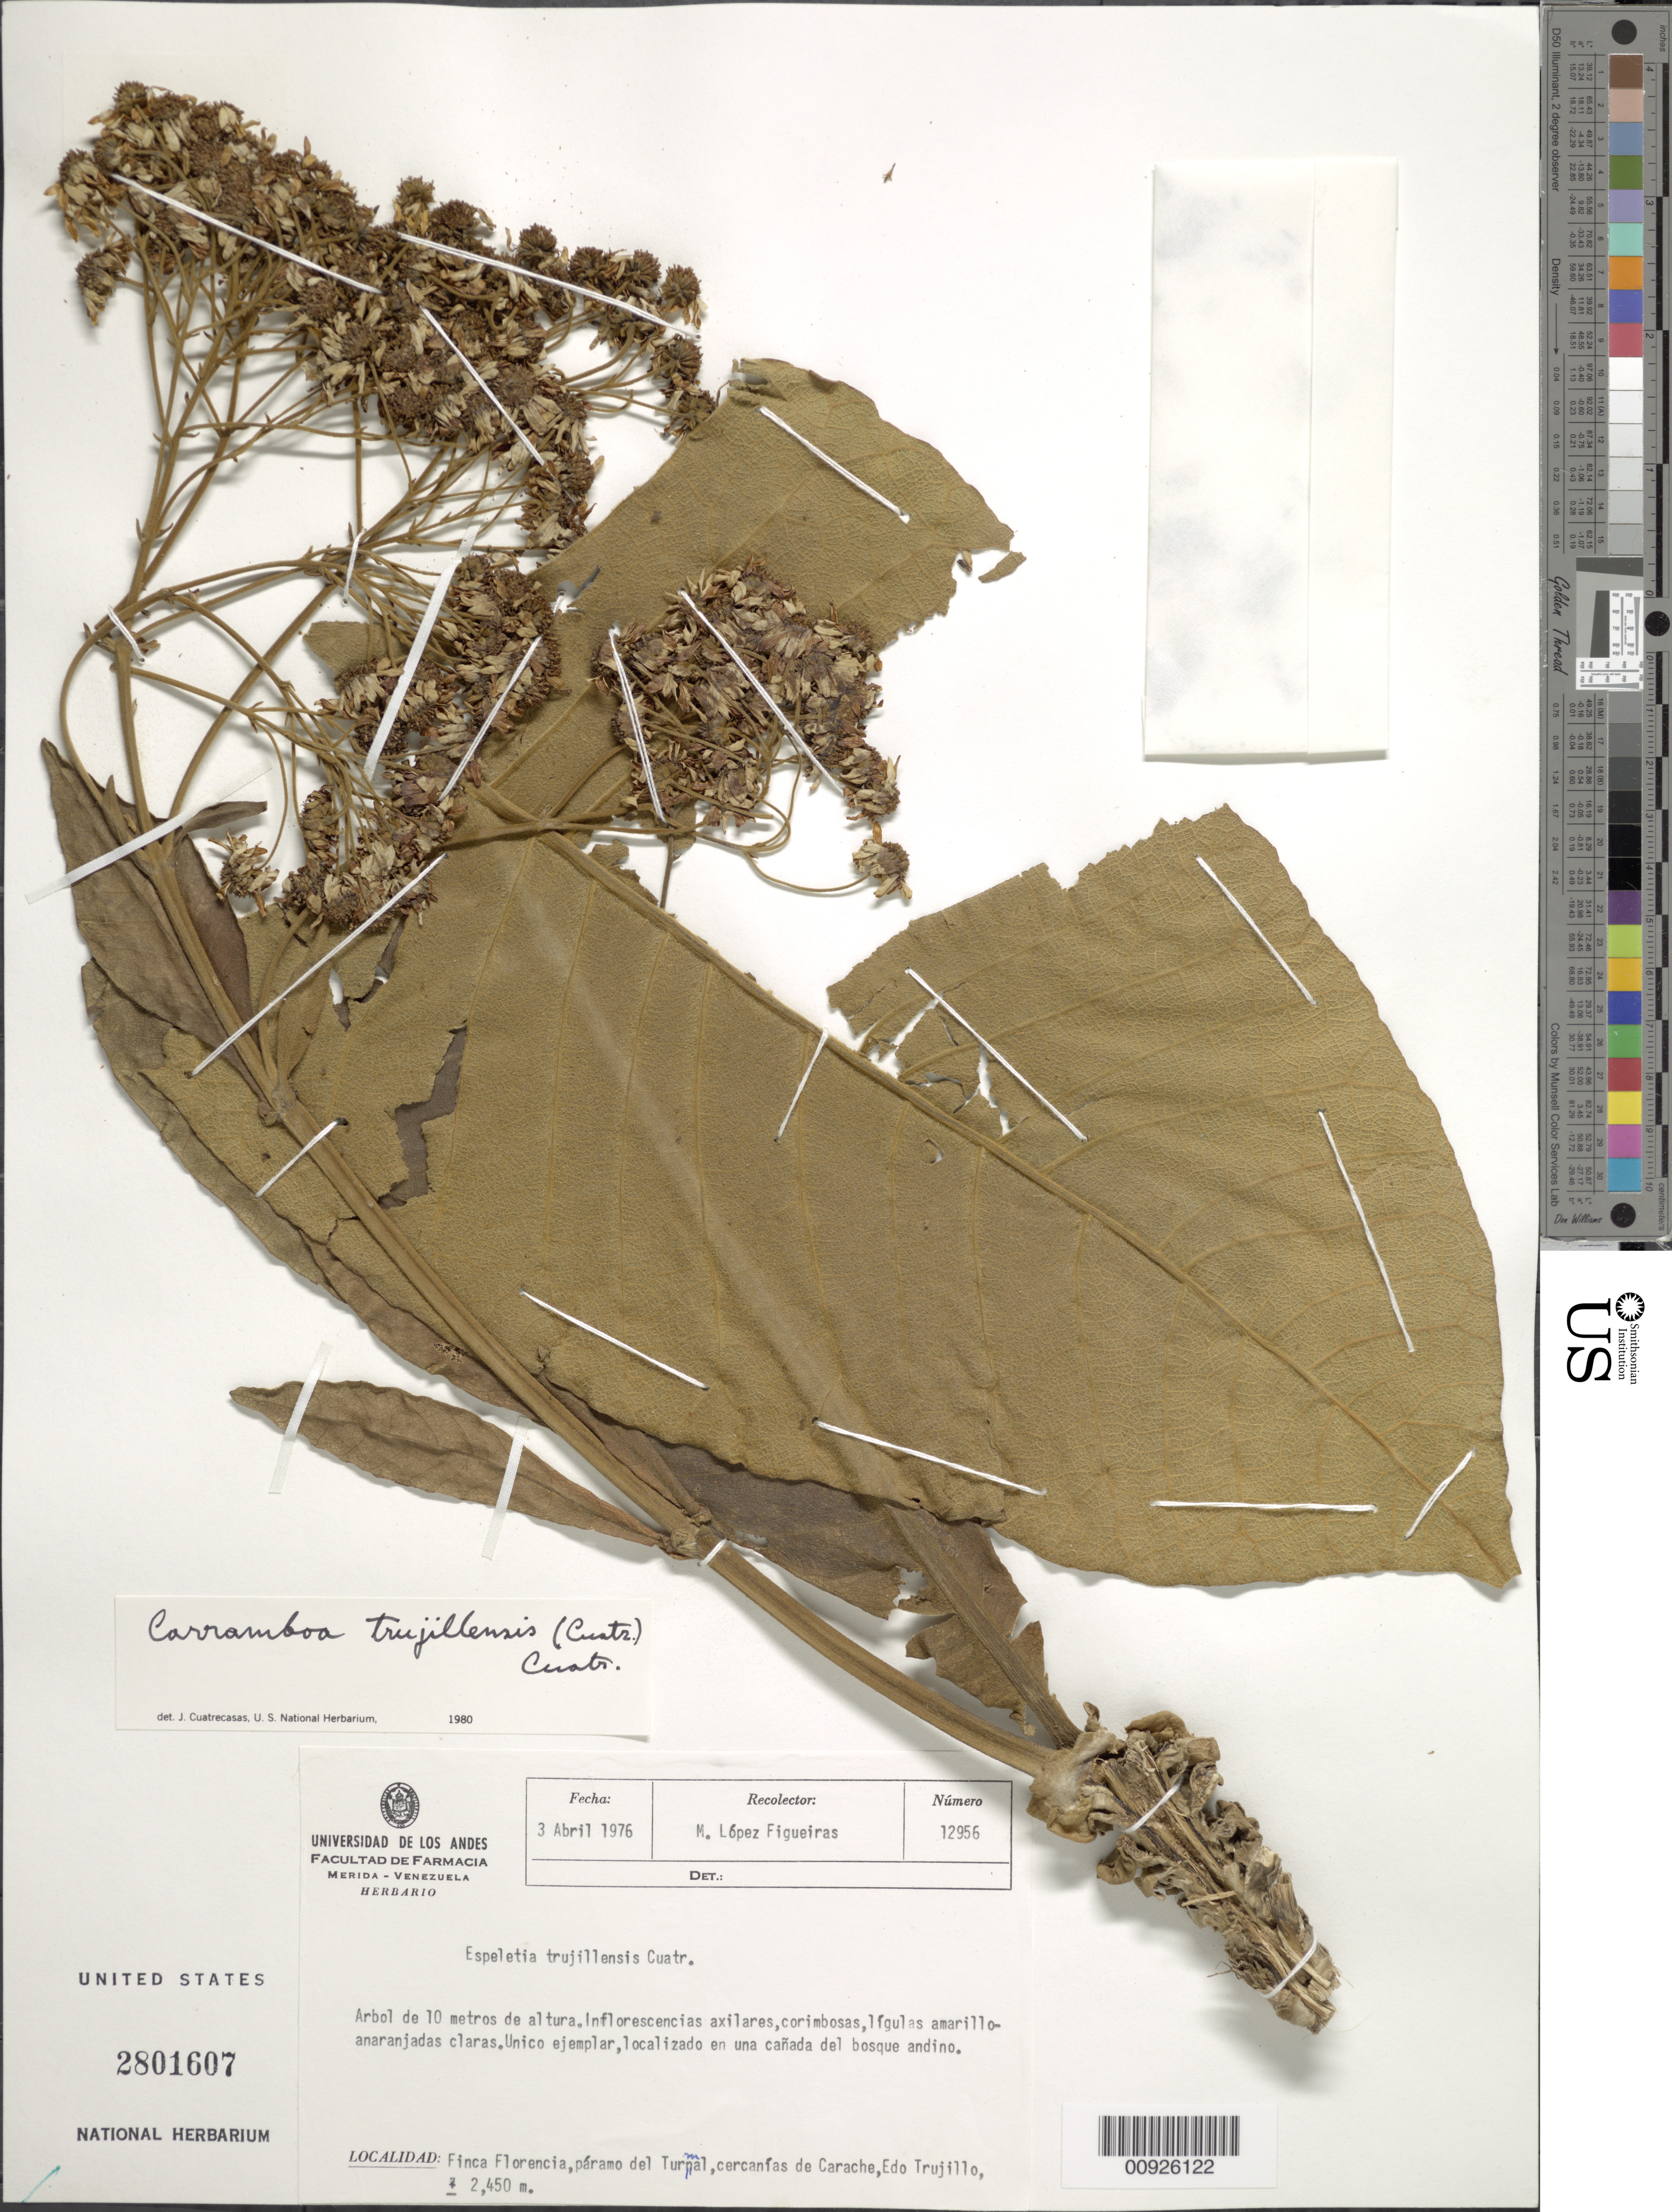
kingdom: Plantae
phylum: Tracheophyta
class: Magnoliopsida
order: Asterales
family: Asteraceae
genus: Carramboa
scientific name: Carramboa trujillensis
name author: (Cuatrec.) Cuatrec.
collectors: M. López Figueiras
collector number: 12956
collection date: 1976-04-03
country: Venezuela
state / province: Trujillo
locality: Finca Florencia, paramo del Turnal, cercanias de Carache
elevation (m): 2450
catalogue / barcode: US 2801607